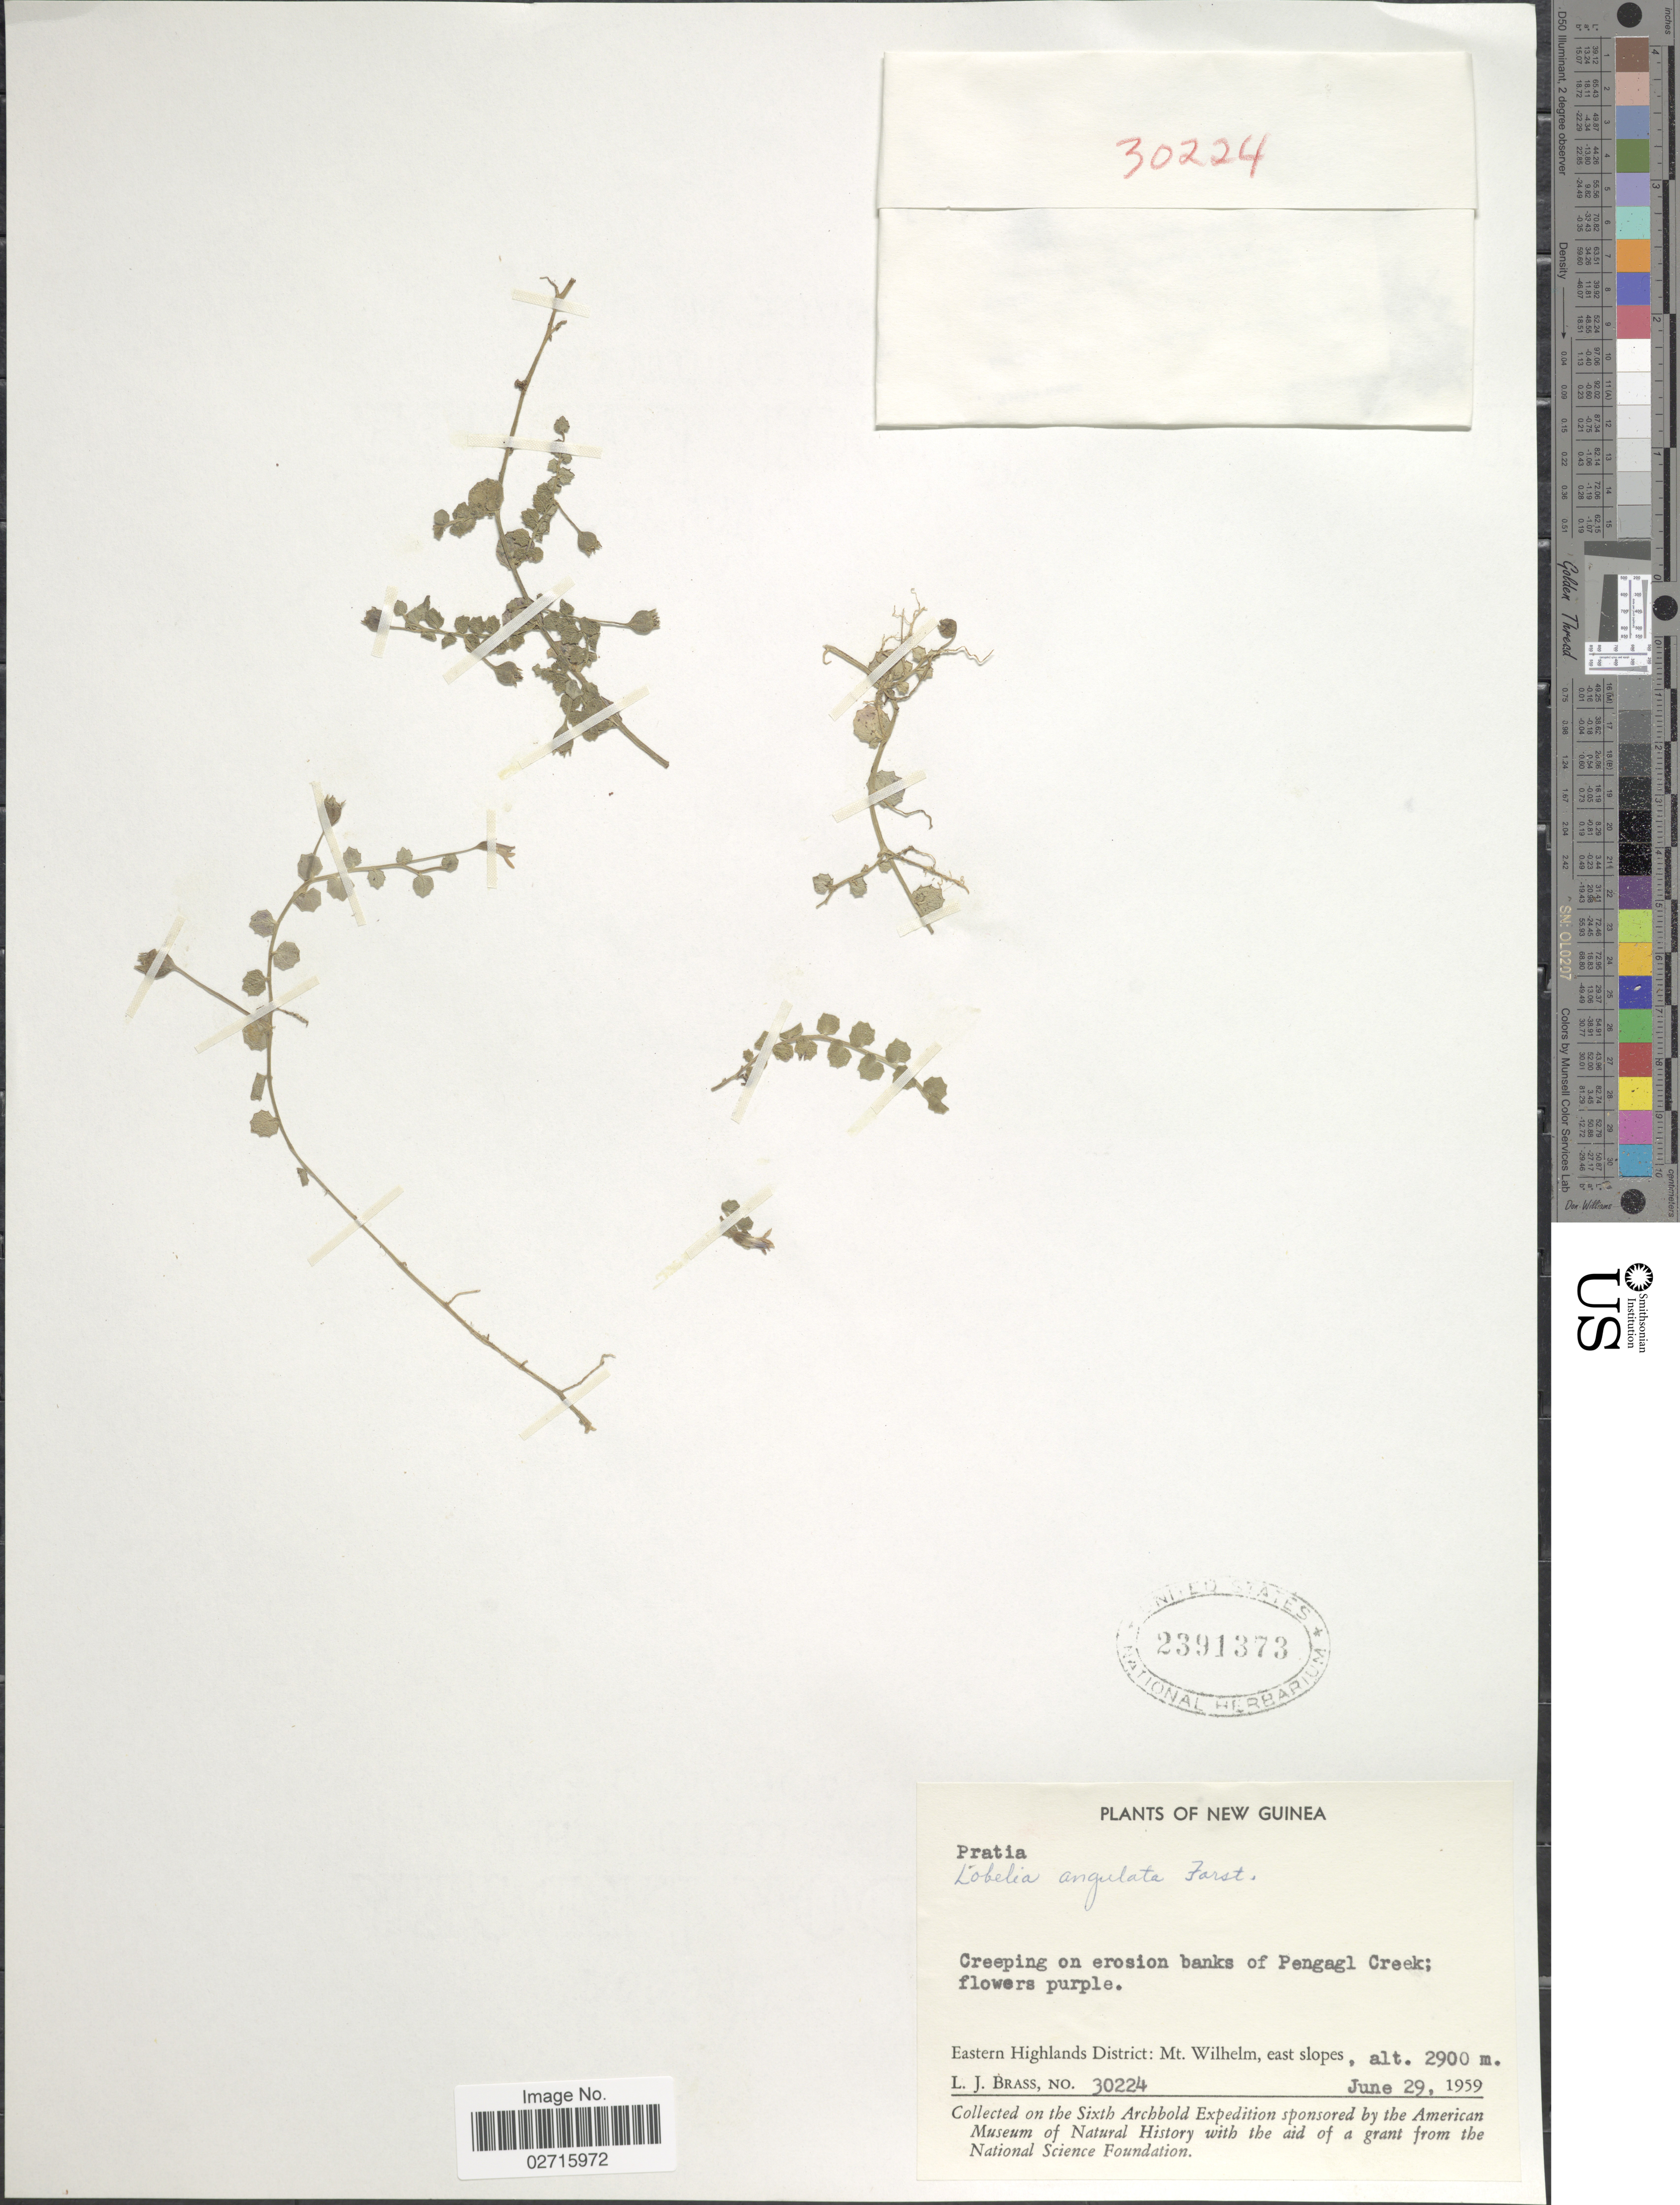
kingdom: Plantae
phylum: Tracheophyta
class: Magnoliopsida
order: Asterales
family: Campanulaceae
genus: Lobelia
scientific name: Lobelia angulata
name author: G. Forst.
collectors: L. J. Brass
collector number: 30224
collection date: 1959-06-29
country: Papua New Guinea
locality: New Guinea, on erosion banks of Pengagl Creek, Eastern Highlands District: Mt. Wilhelm, east slopes.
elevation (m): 2900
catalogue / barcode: US 2391373